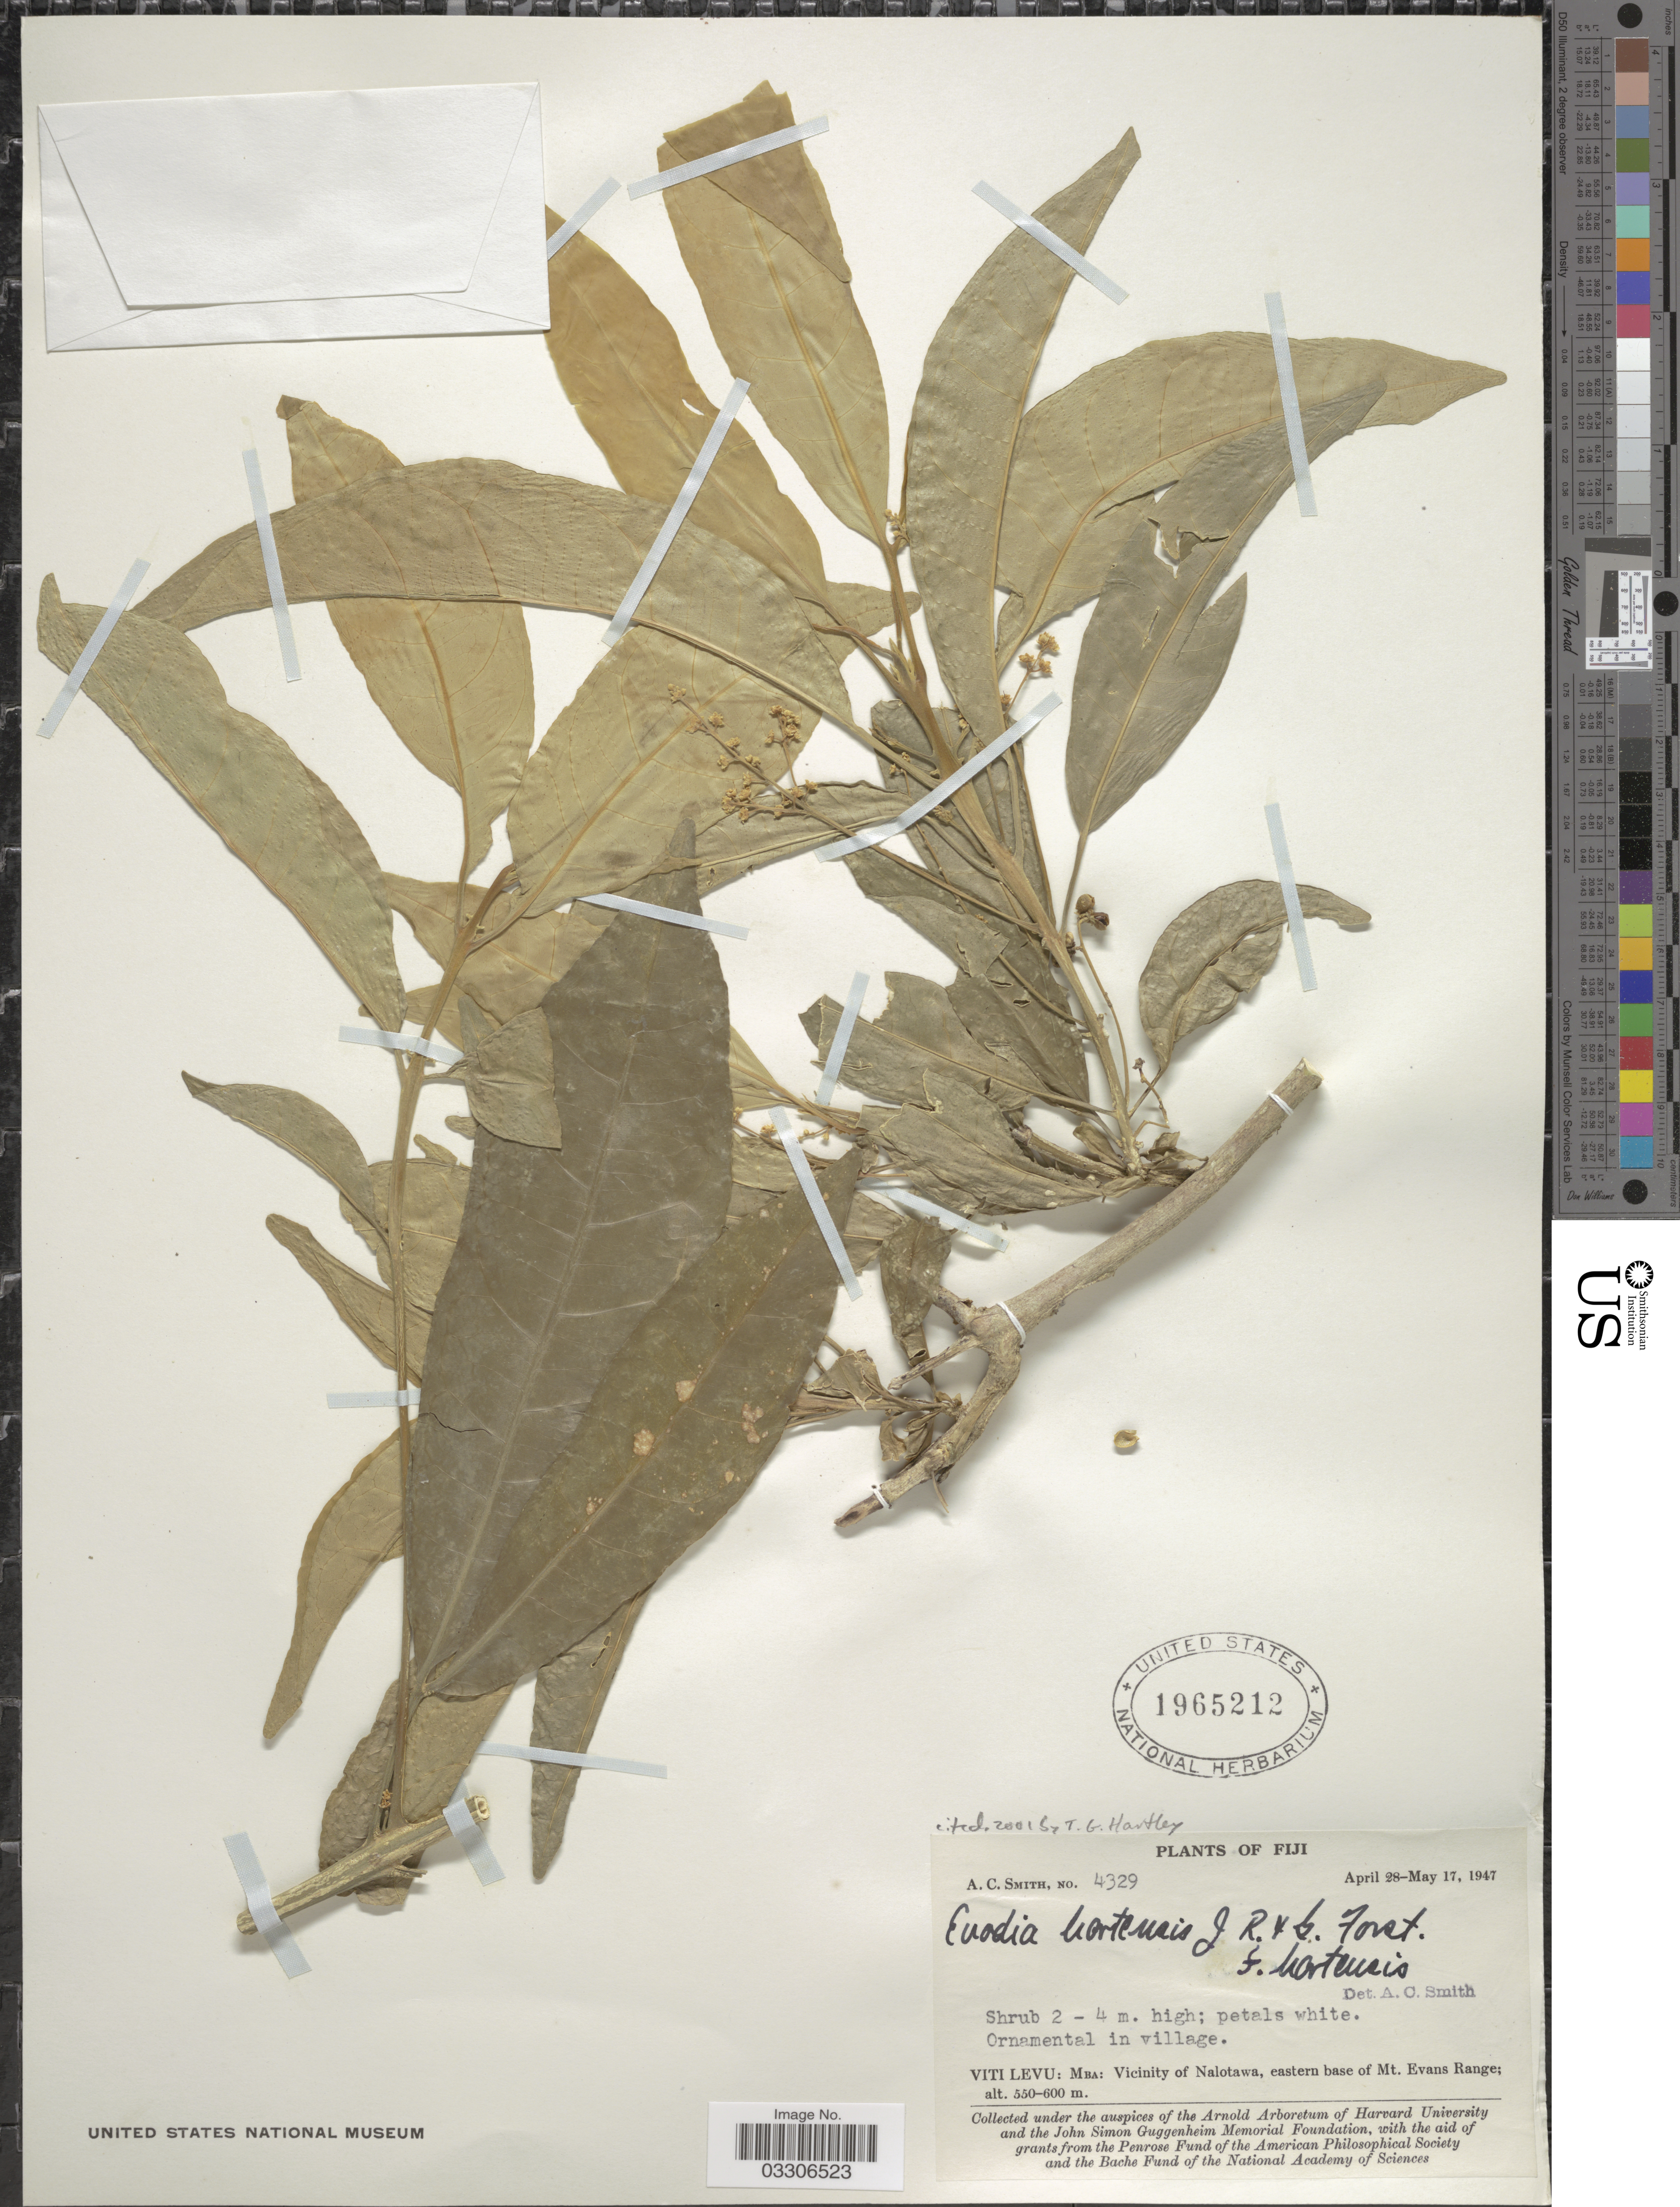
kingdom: Plantae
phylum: Tracheophyta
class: Magnoliopsida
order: Sapindales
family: Rutaceae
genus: Euodia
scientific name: Euodia hortensis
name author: J.R. Forst. & G. Forst.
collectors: A. C. Smith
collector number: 4329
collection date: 1947-04-28/1947-05-17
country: Fiji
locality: Viti Levu: MBA: Vicinity of Nalotawa, eastern base of Mt. Evans Range.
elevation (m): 550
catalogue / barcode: US 1965212